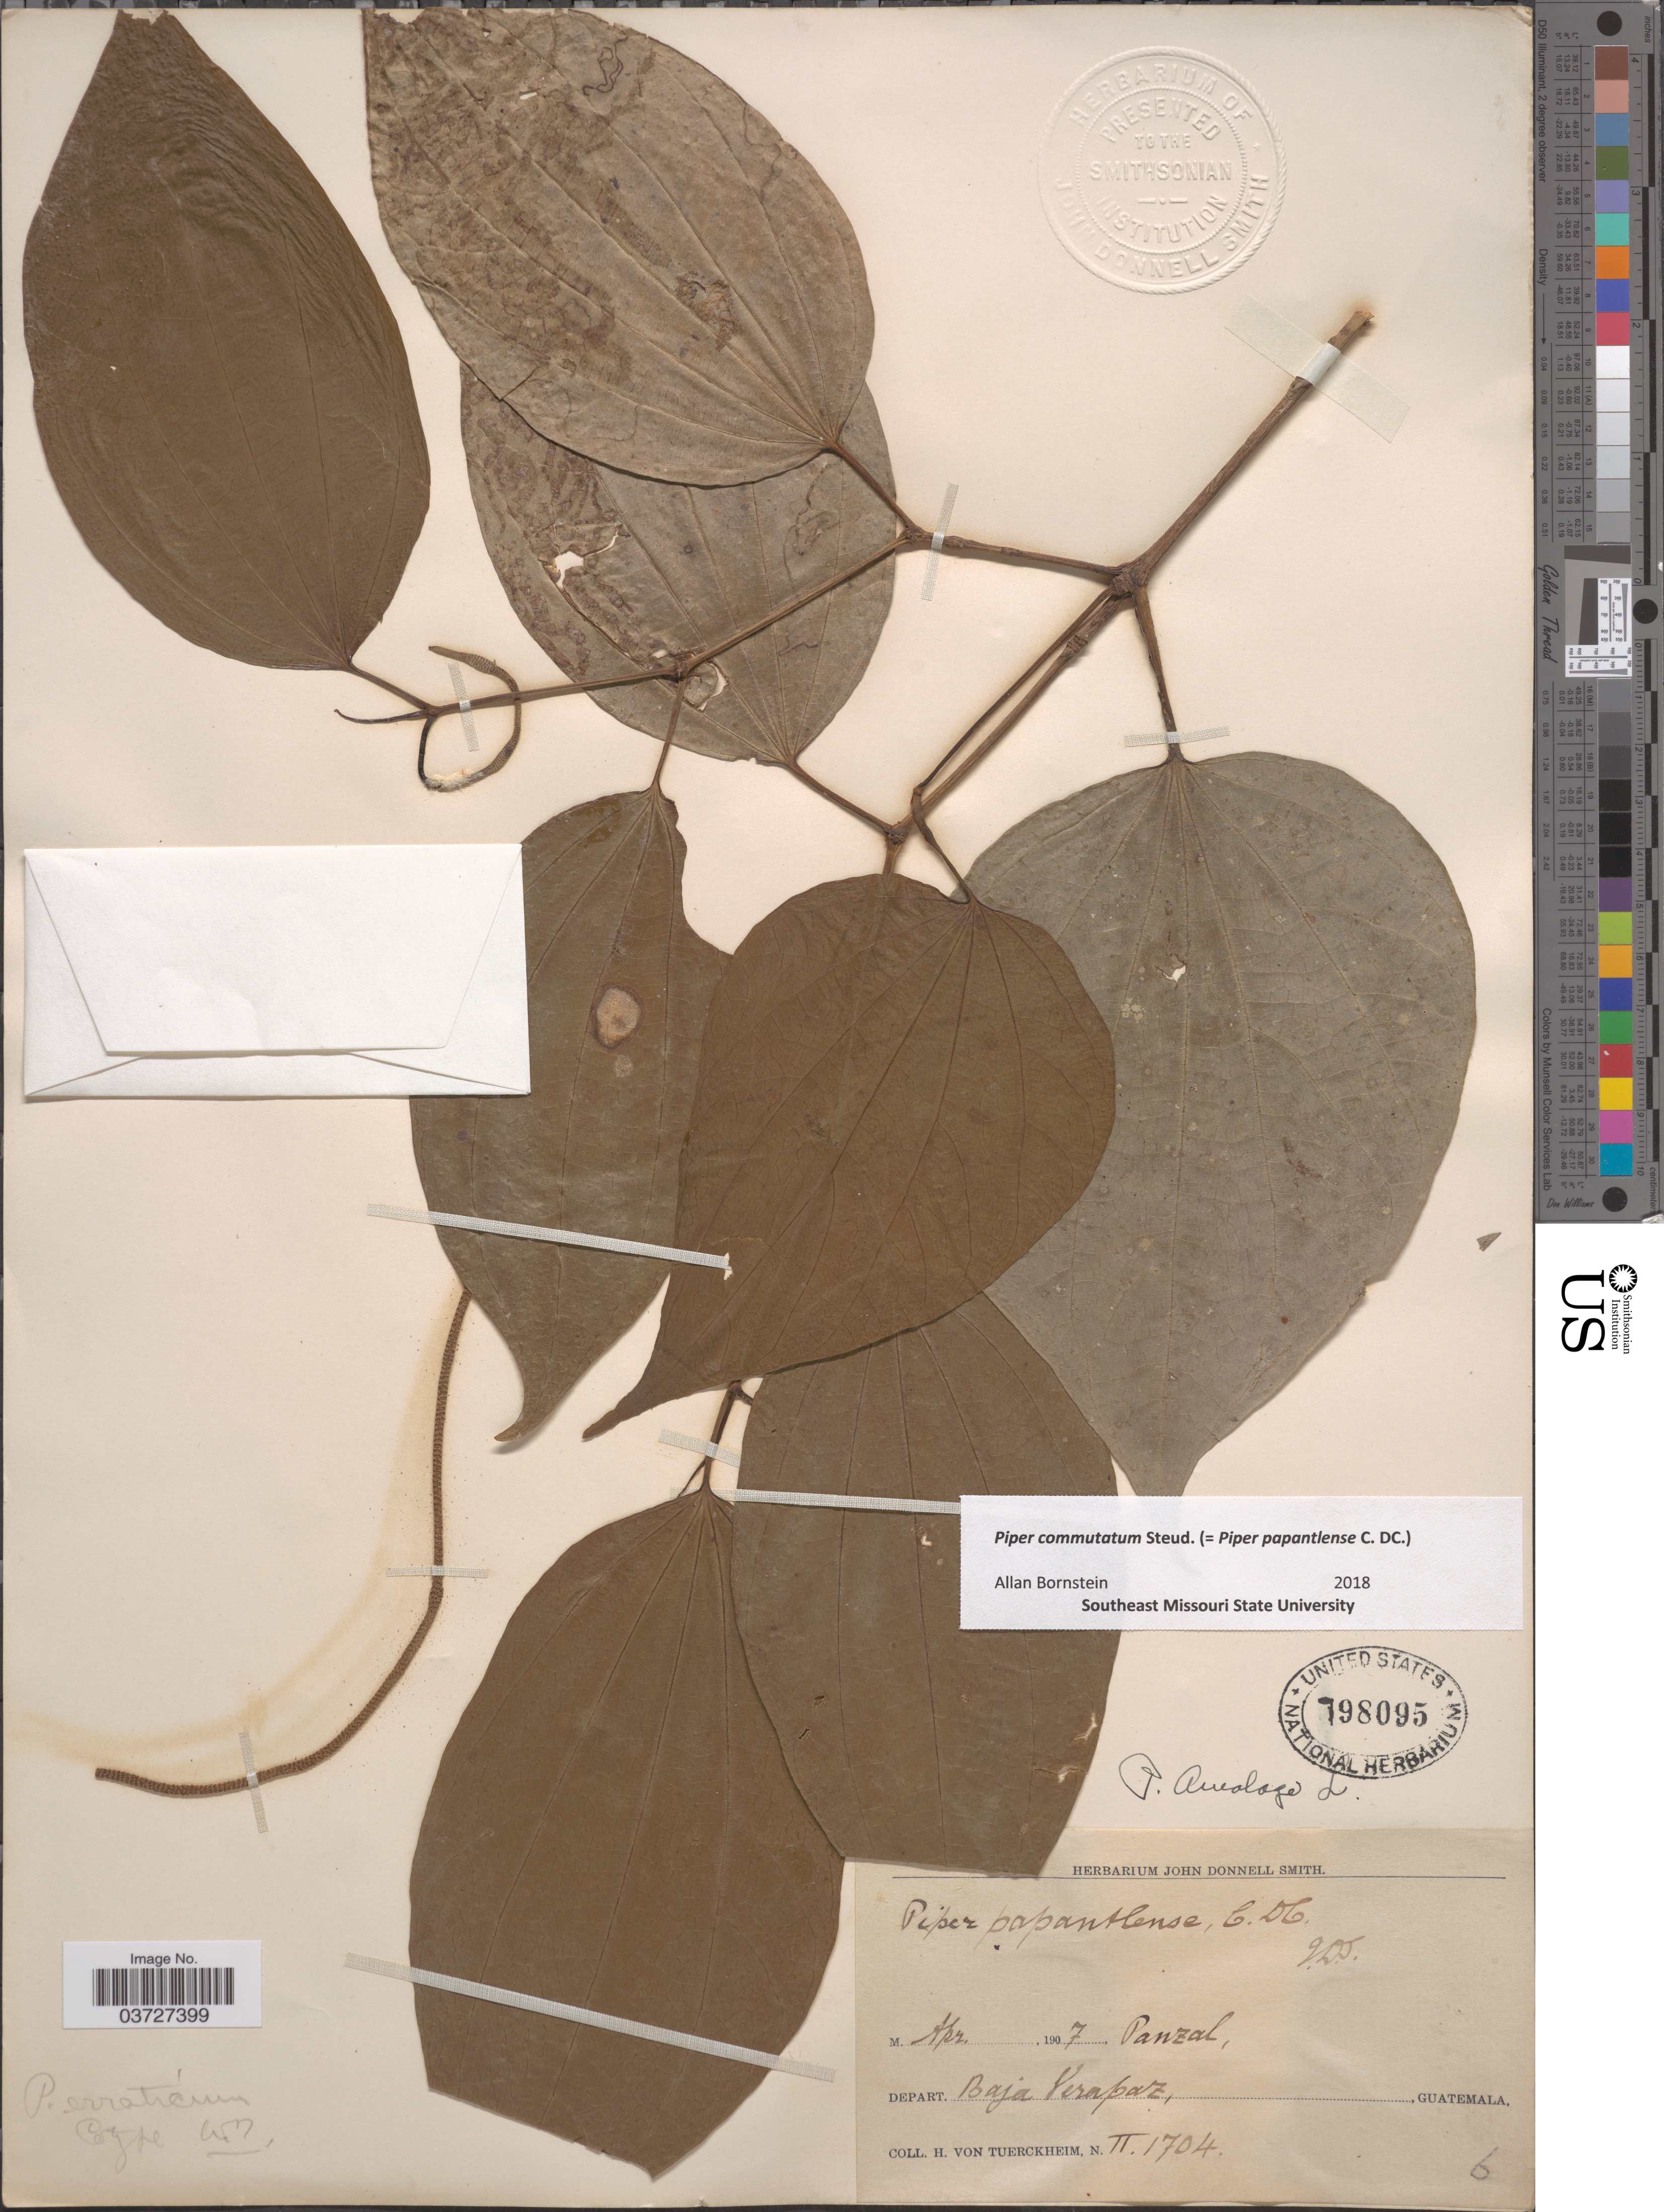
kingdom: Plantae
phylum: Tracheophyta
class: Magnoliopsida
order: Piperales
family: Piperaceae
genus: Piper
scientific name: Piper commutatum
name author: Steud.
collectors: H. von Türckheim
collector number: II1704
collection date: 1907-04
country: Guatemala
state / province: Baja Verapaz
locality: Panzal, Depart. Baja Verapaz.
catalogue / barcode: US 798095